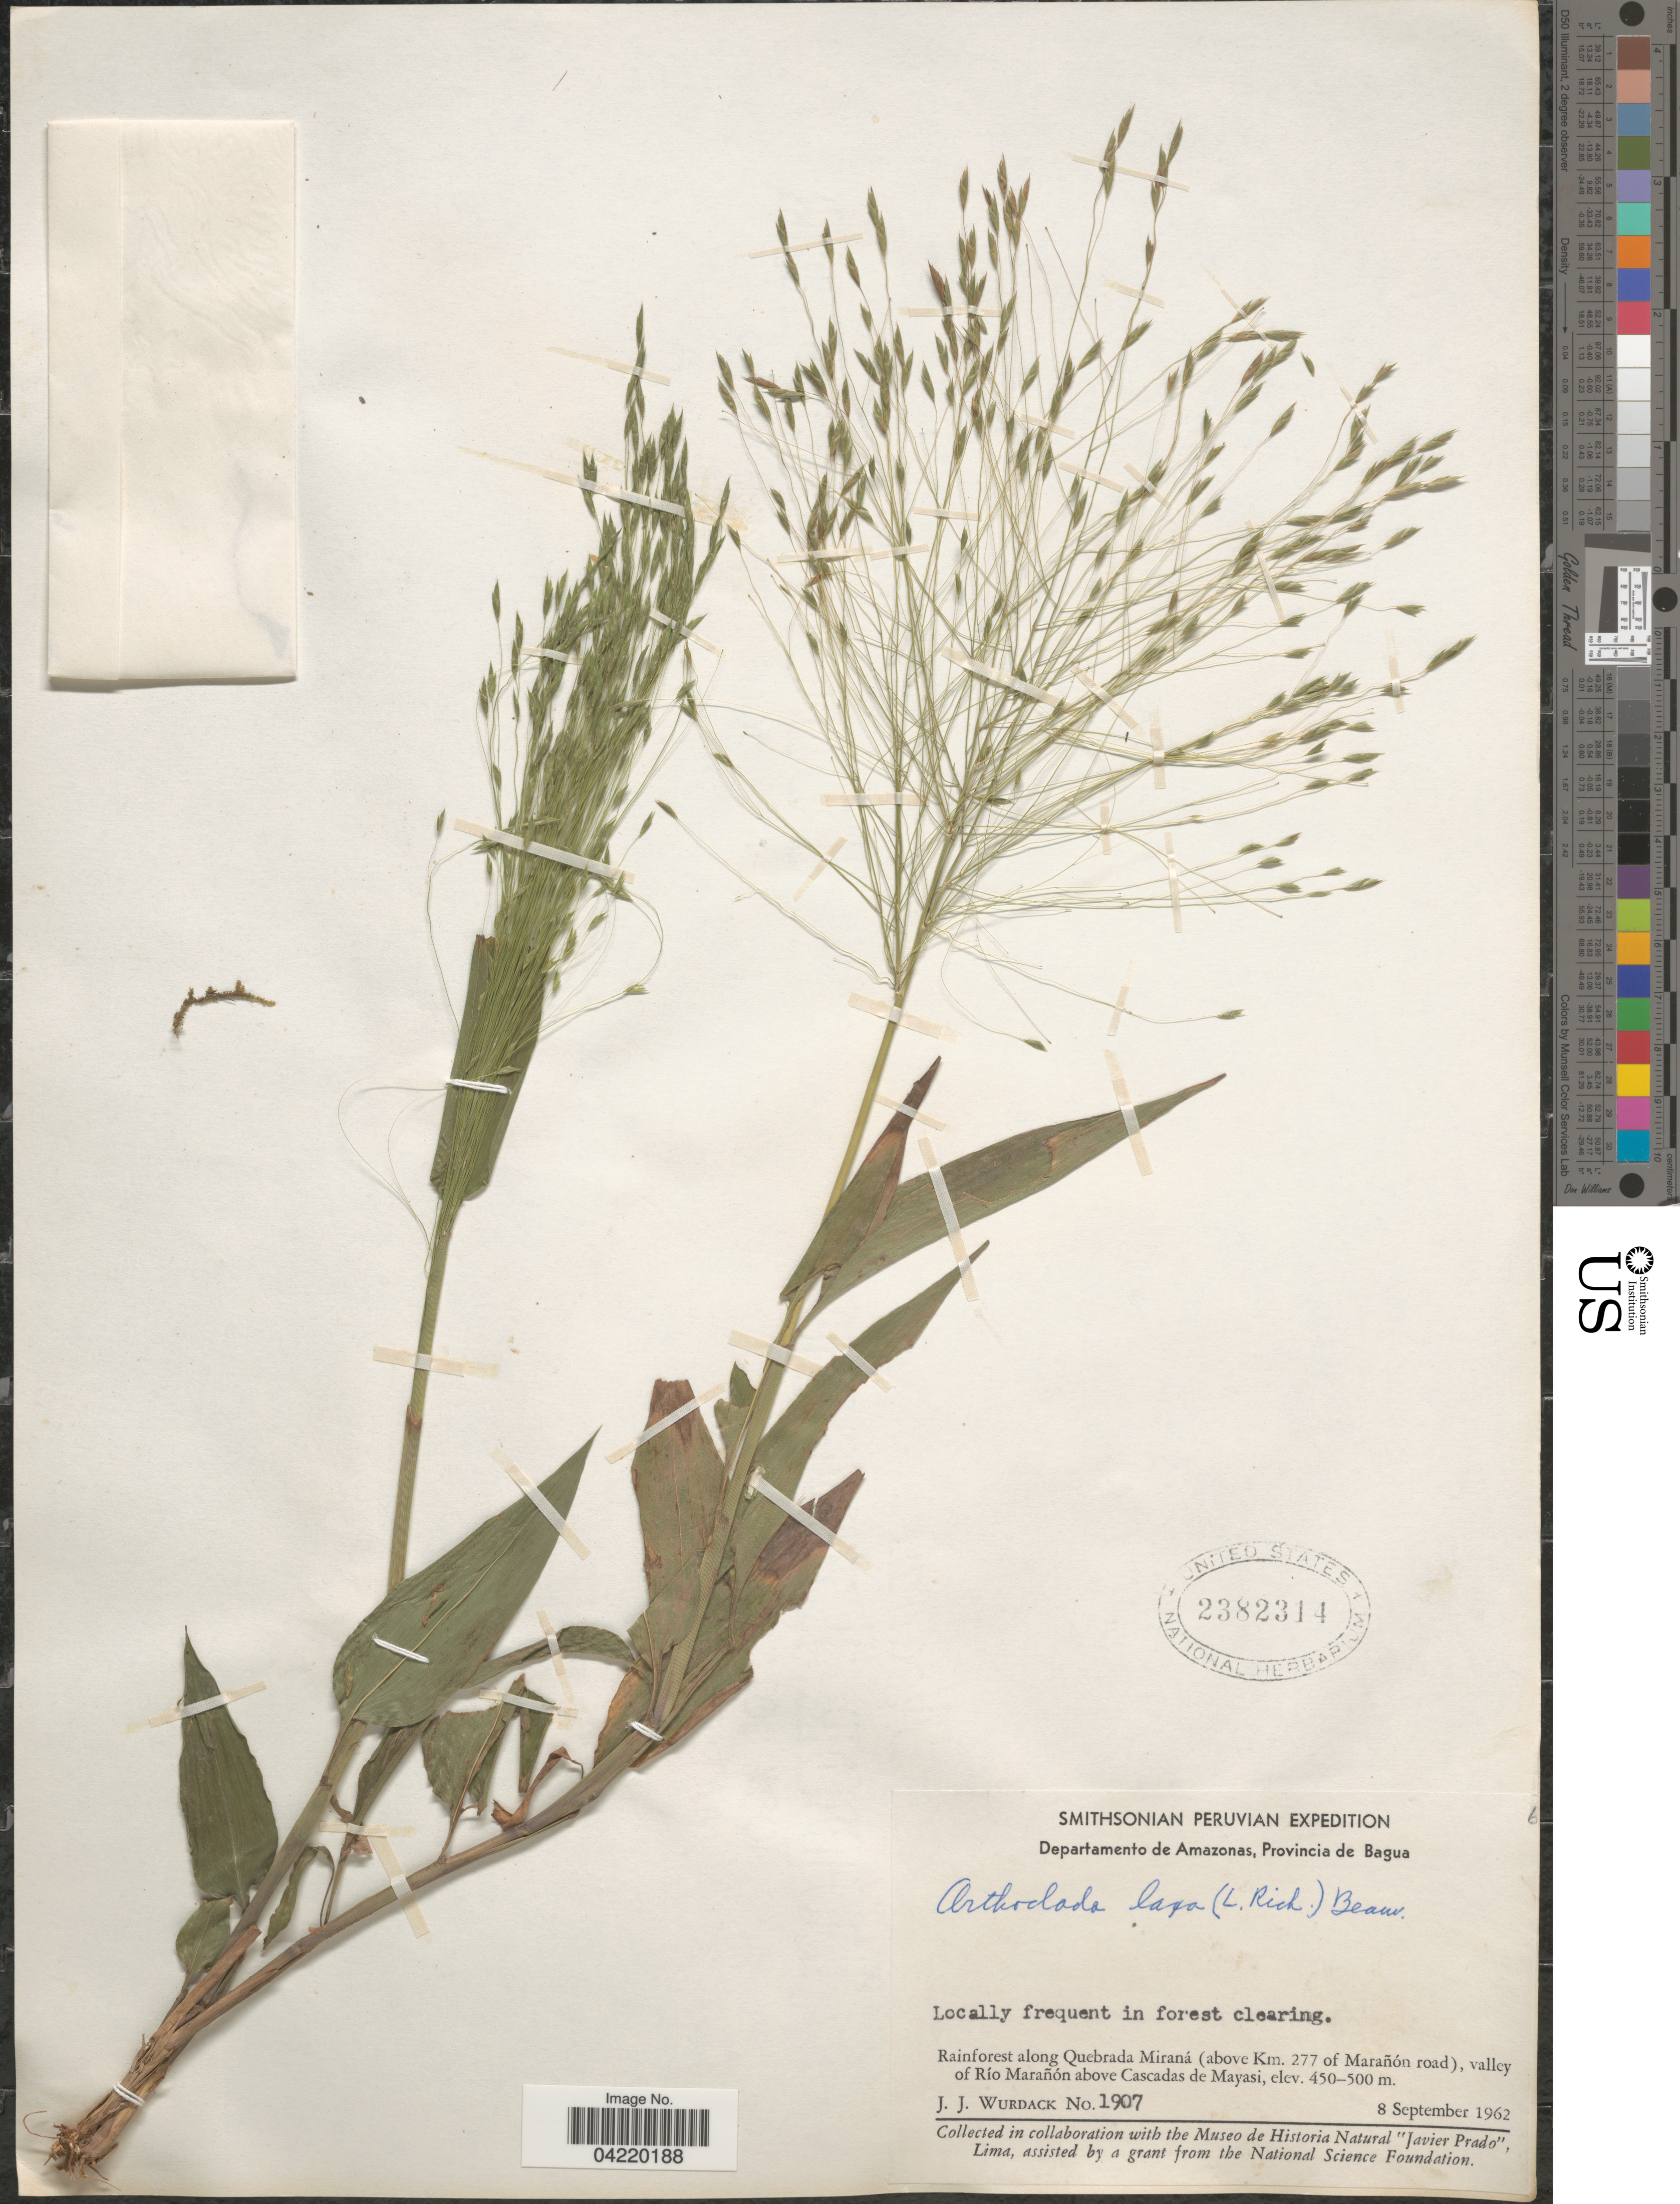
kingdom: Plantae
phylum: Tracheophyta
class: Liliopsida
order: Poales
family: Poaceae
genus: Orthoclada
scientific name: Orthoclada laxa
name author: P. Beauv.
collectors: J. J. Wurdack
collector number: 1907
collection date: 1962-09-08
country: Peru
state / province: Amazonas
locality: Smithsonian Peruvian Expedition. Departamento de Amazonas, Provincia de Bagua. Rainforest along Quebrada Miraná (above Km. 277 of Marañón road), valley of Río Marañón above Cascadas de Mayasi.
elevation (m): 450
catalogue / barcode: US 2382314